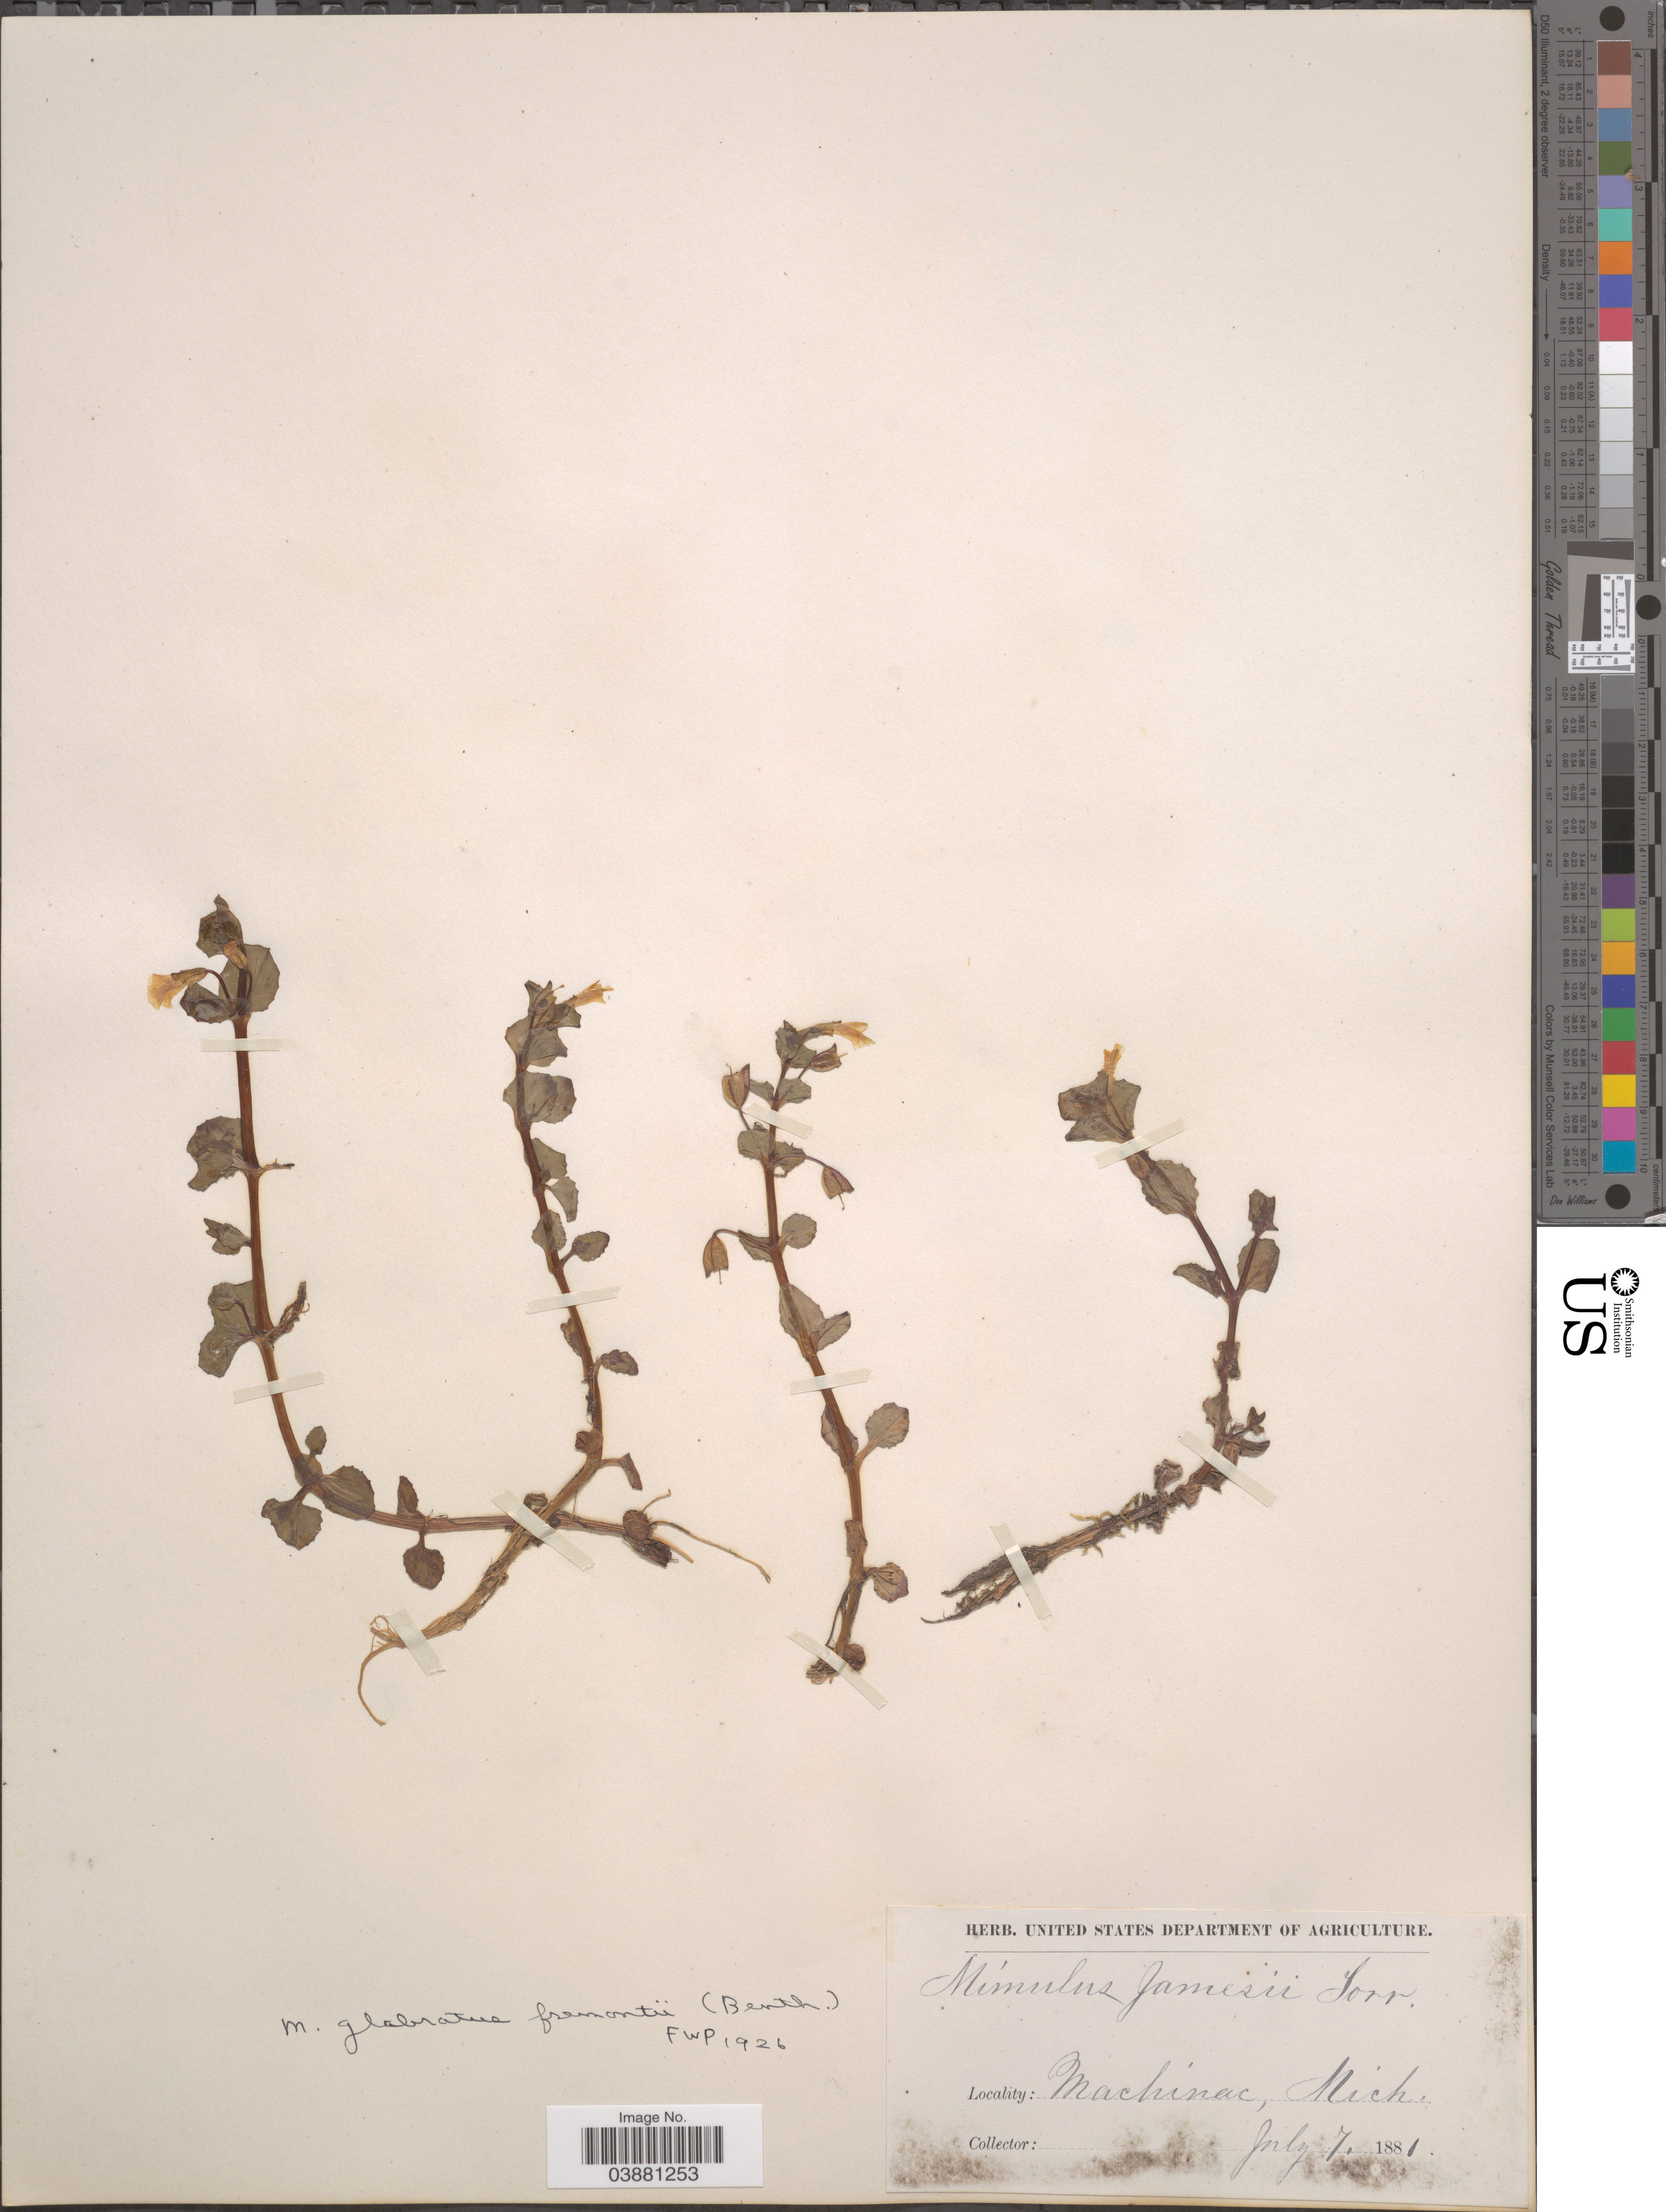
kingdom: Plantae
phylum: Tracheophyta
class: Magnoliopsida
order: Lamiales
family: Phrymaceae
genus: Mimulus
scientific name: Mimulus glabratus var. fremontii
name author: Kunth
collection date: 1881-07-07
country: United States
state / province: Michigan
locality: Mackinac.